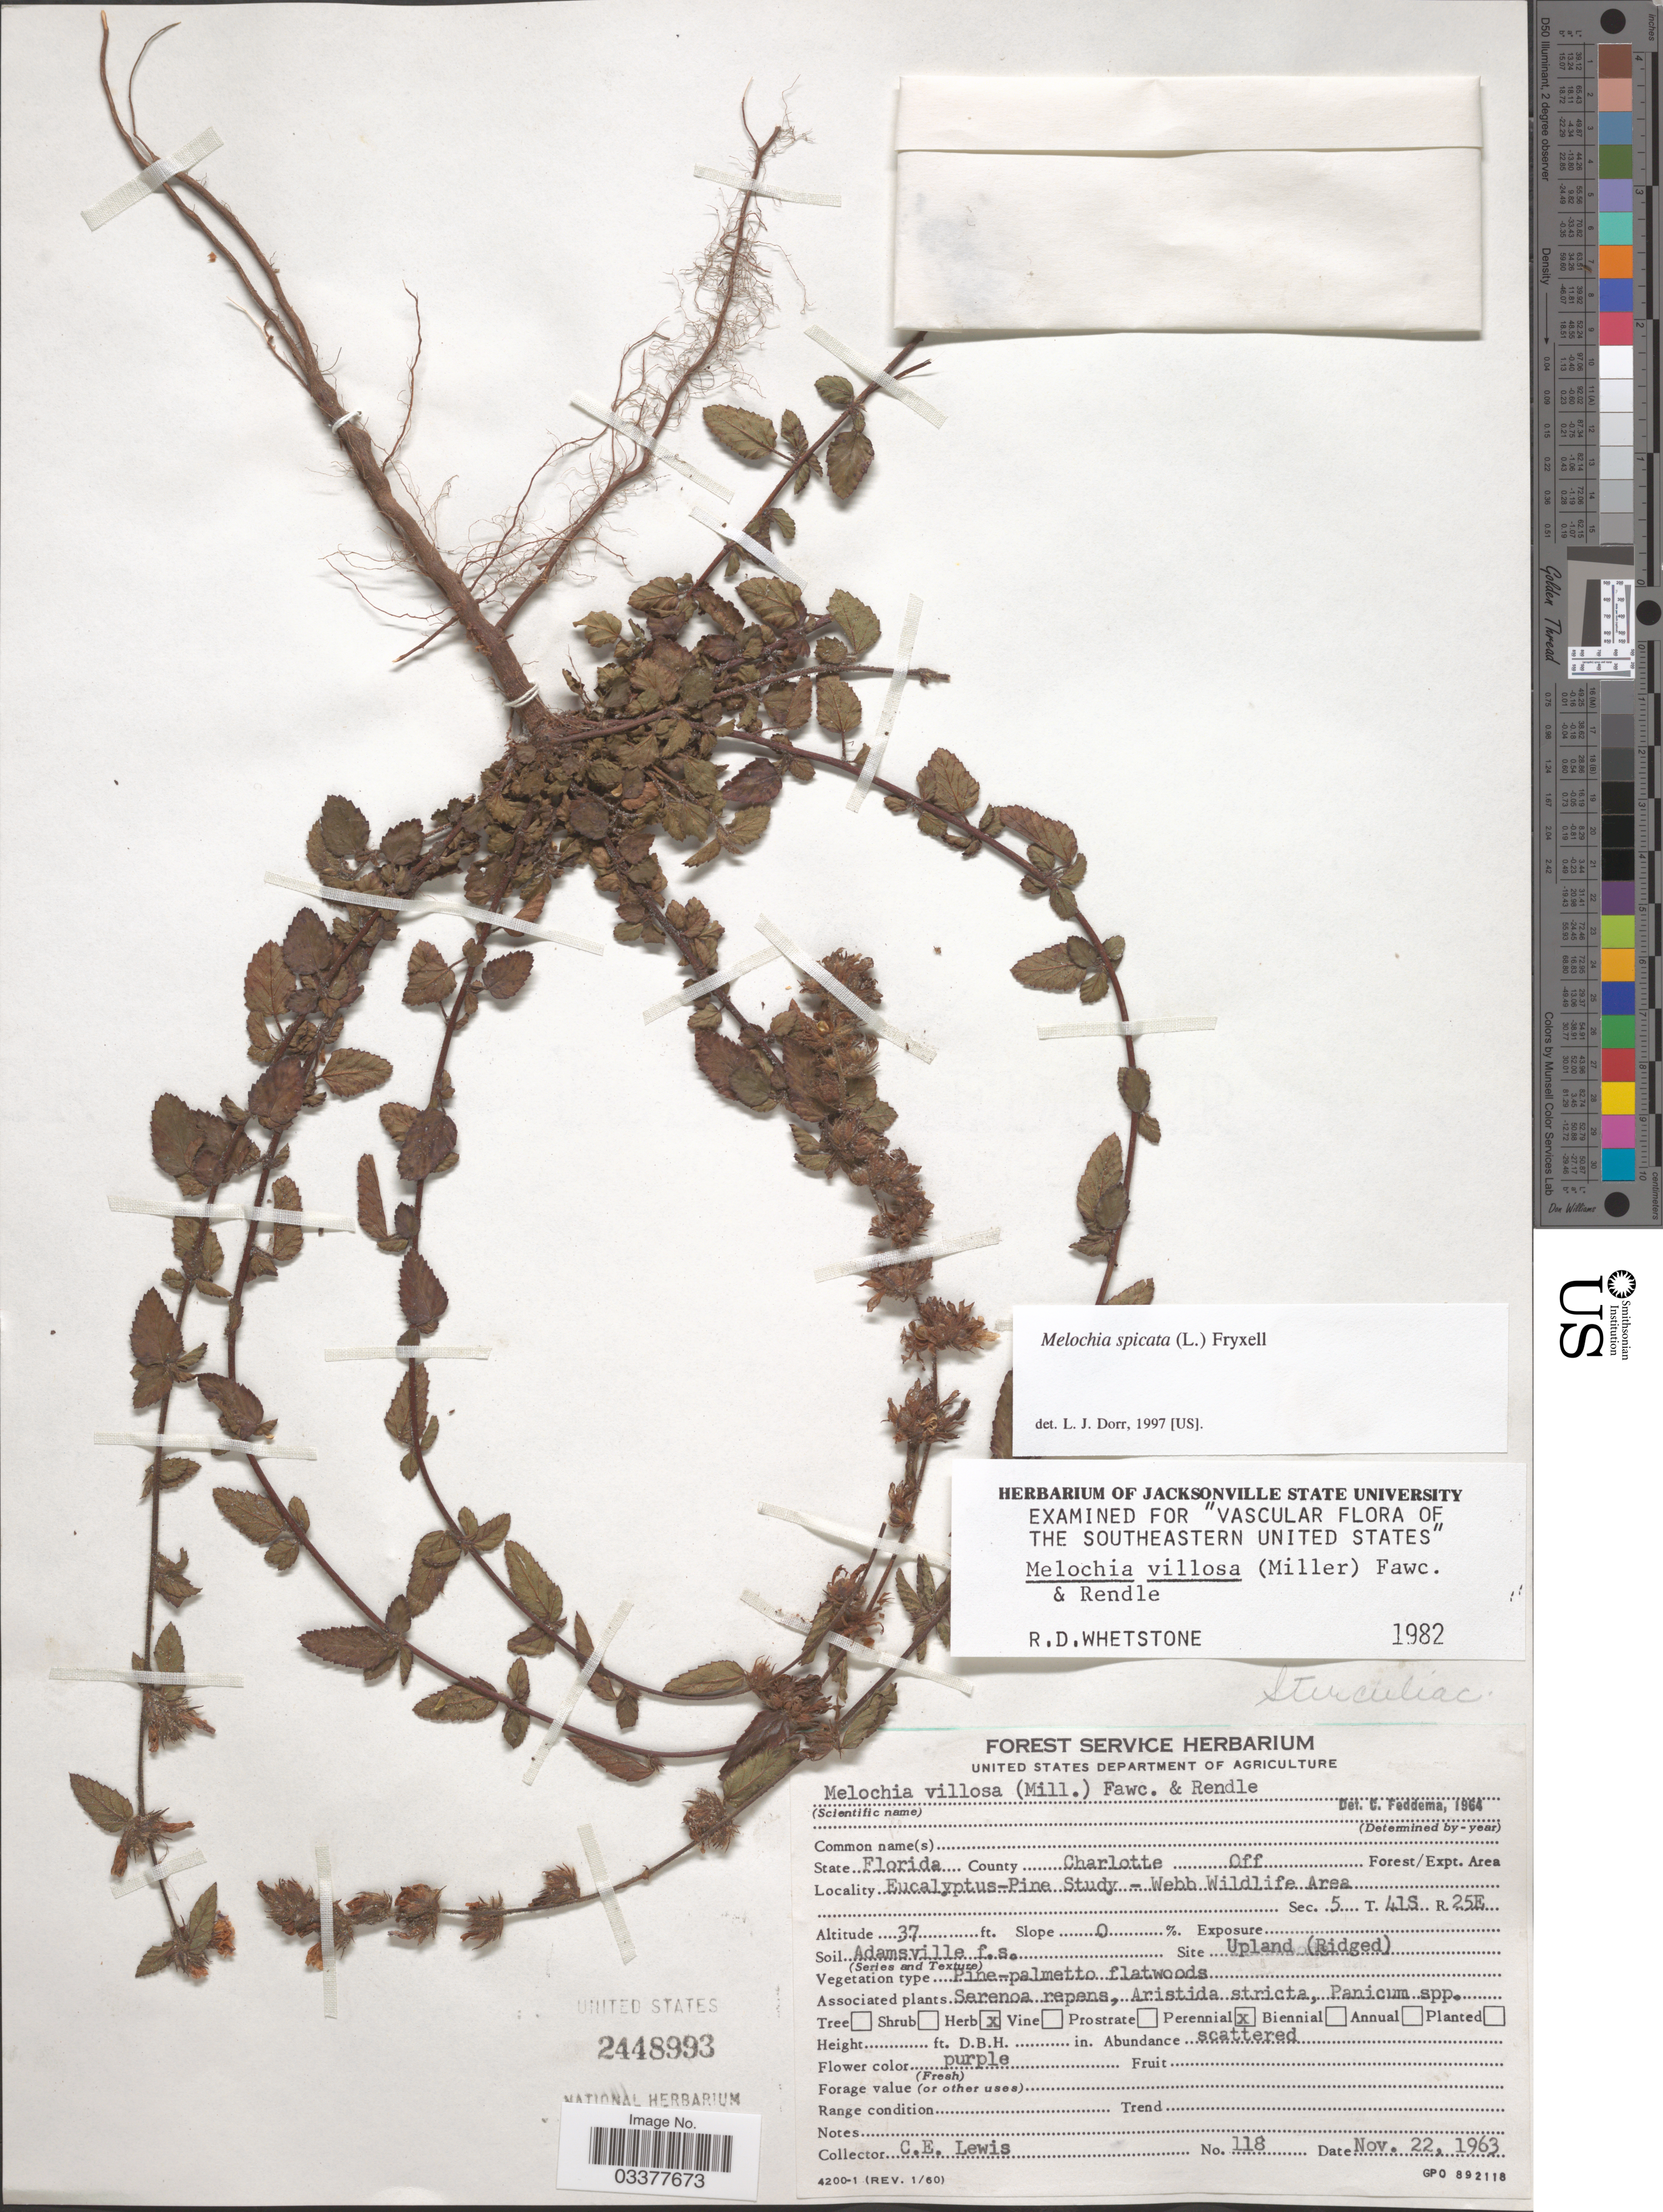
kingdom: Plantae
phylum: Tracheophyta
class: Magnoliopsida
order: Malvales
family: Malvaceae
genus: Melochia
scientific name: Melochia spicata var. spicata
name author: (L.) Fryxell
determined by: Dorr, L. J., (BOT), Smithsonian Institution - National Museum of Natural History (UNITED STATES)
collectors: C. Lewis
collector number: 118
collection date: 1963-11-22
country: United States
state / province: Florida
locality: County Charlotte Off. Eucalyptus-Pine Study - Webb Wildlife Area. Sec. 5 T.41S R.25E.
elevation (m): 11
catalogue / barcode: US 2448993